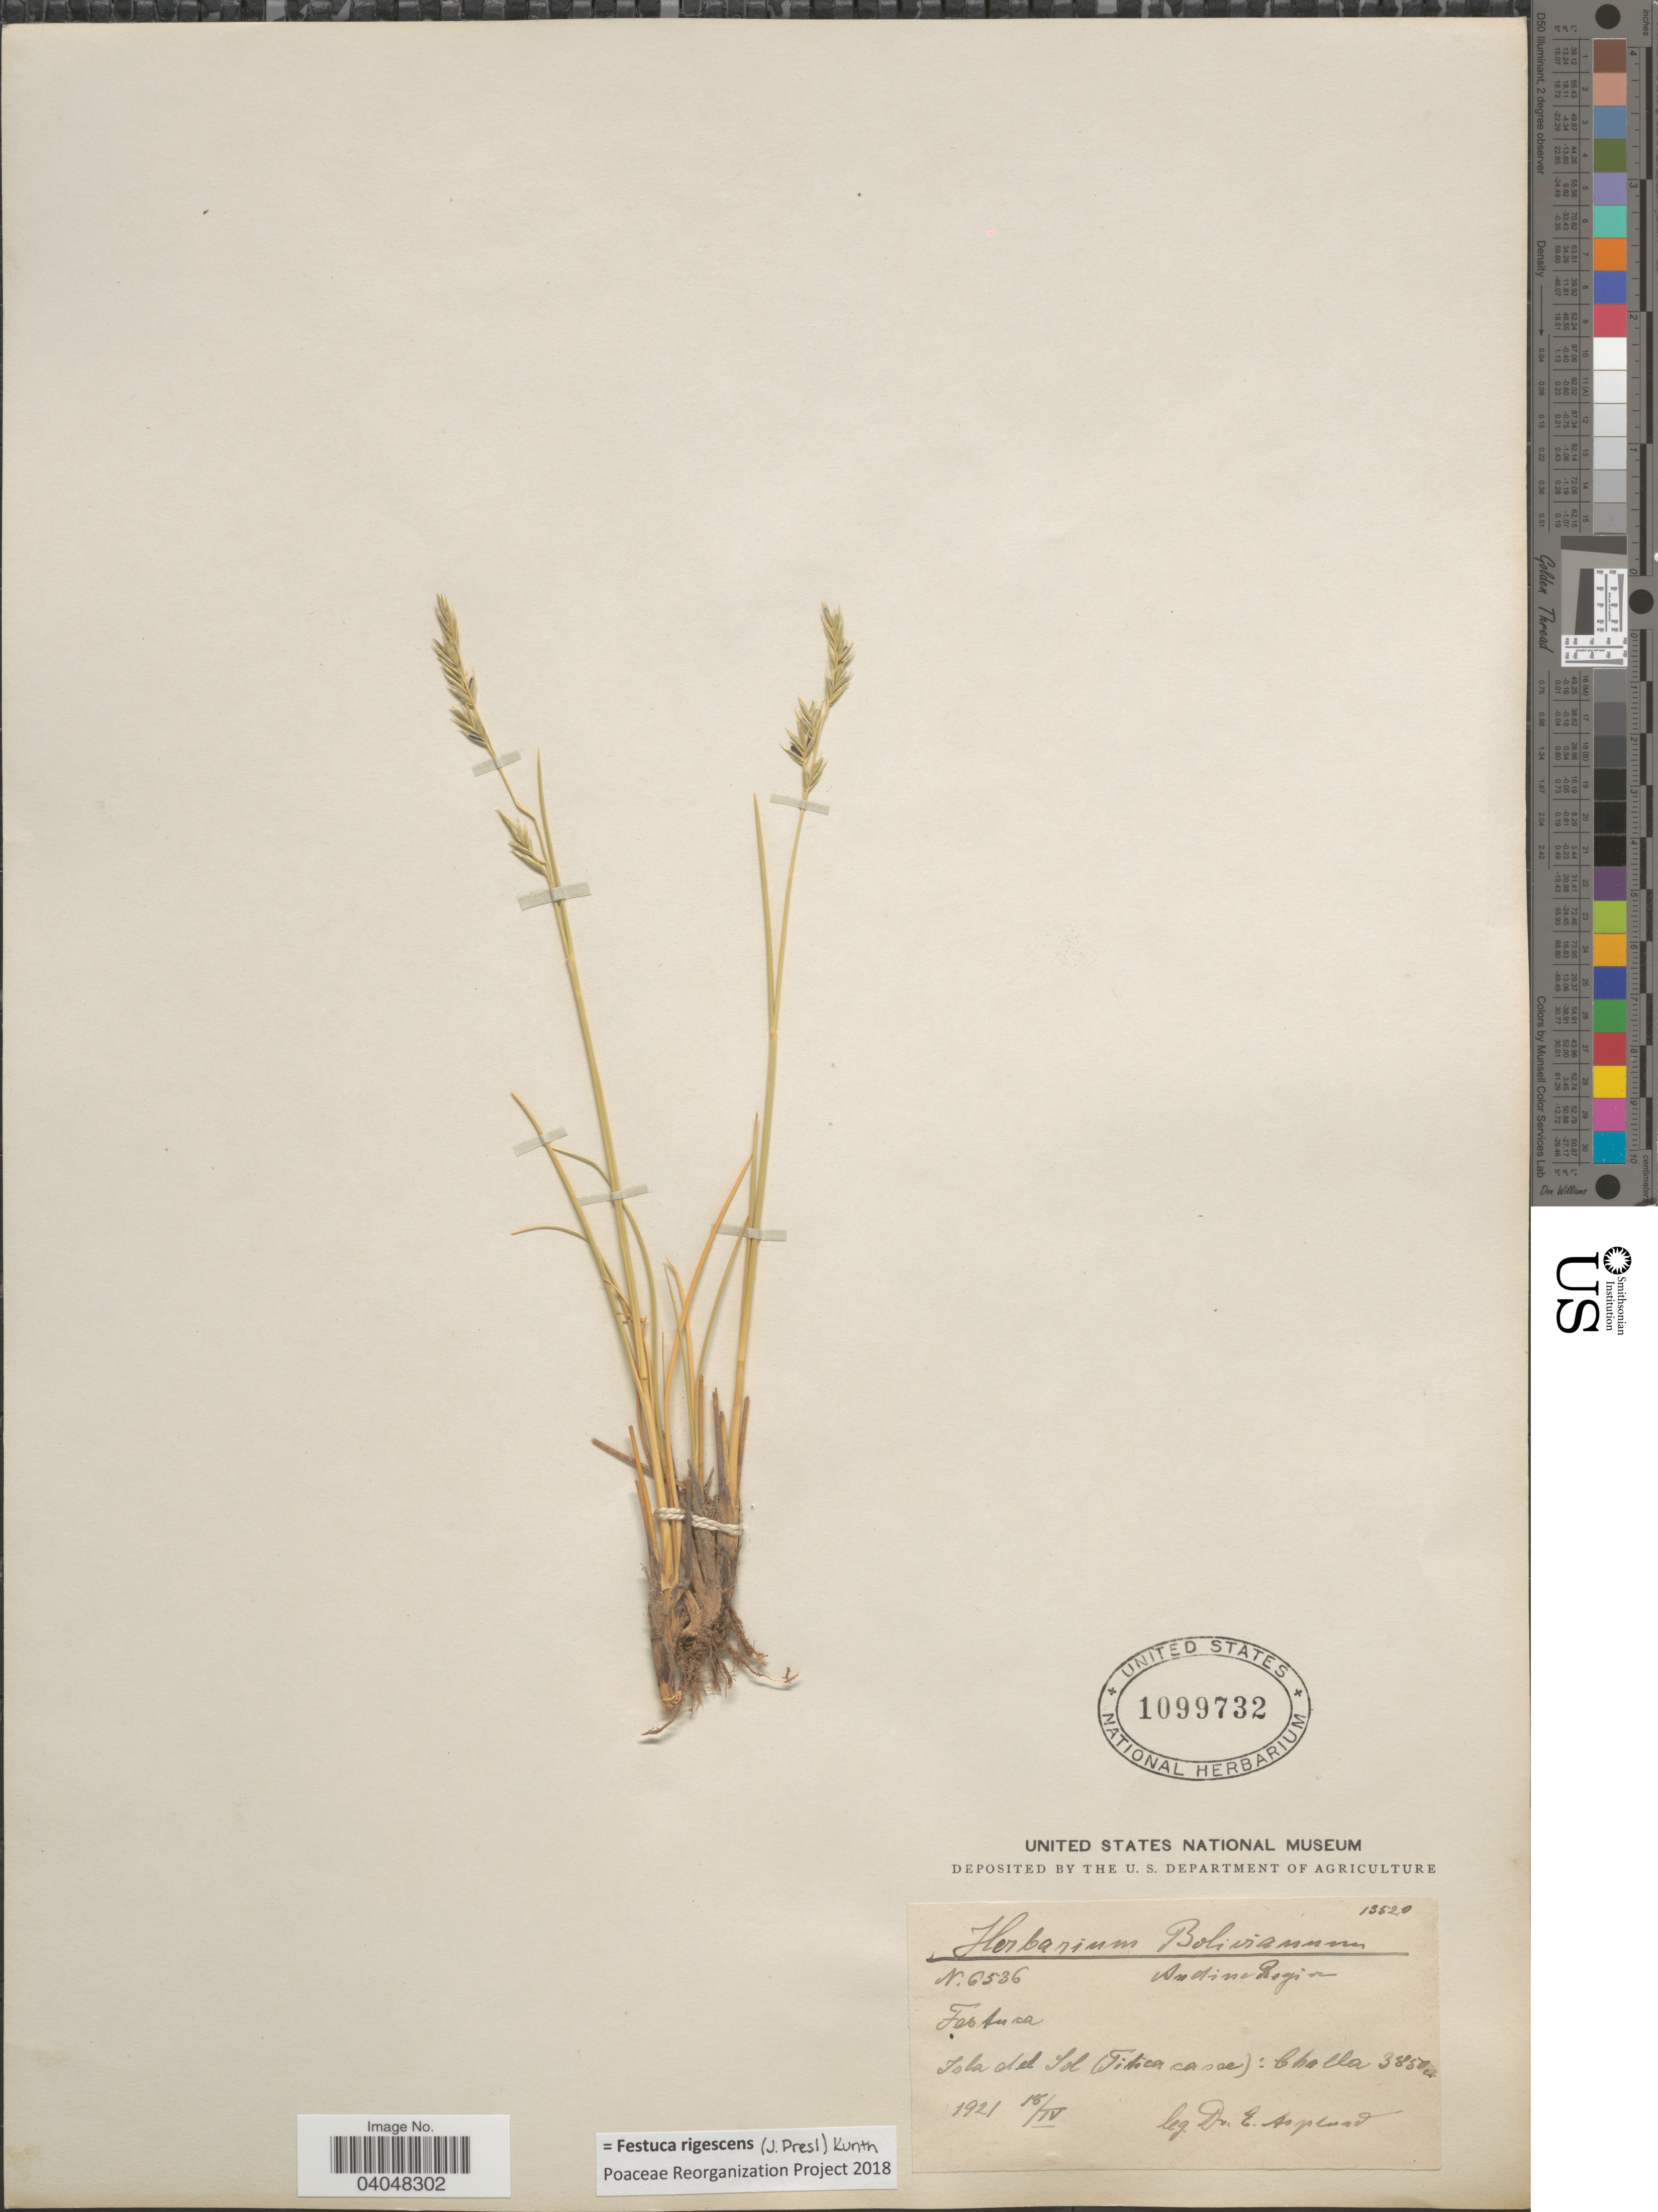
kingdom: Plantae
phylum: Tracheophyta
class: Liliopsida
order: Poales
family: Poaceae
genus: Festuca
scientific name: Festuca rigescens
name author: (J. Presl) Kunth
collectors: E. Asplund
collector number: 6536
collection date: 1921-04-18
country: Bolivia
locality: Andine Region. Isla del Sol (Titicaca): Challa.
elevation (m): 3850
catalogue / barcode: US 1099732